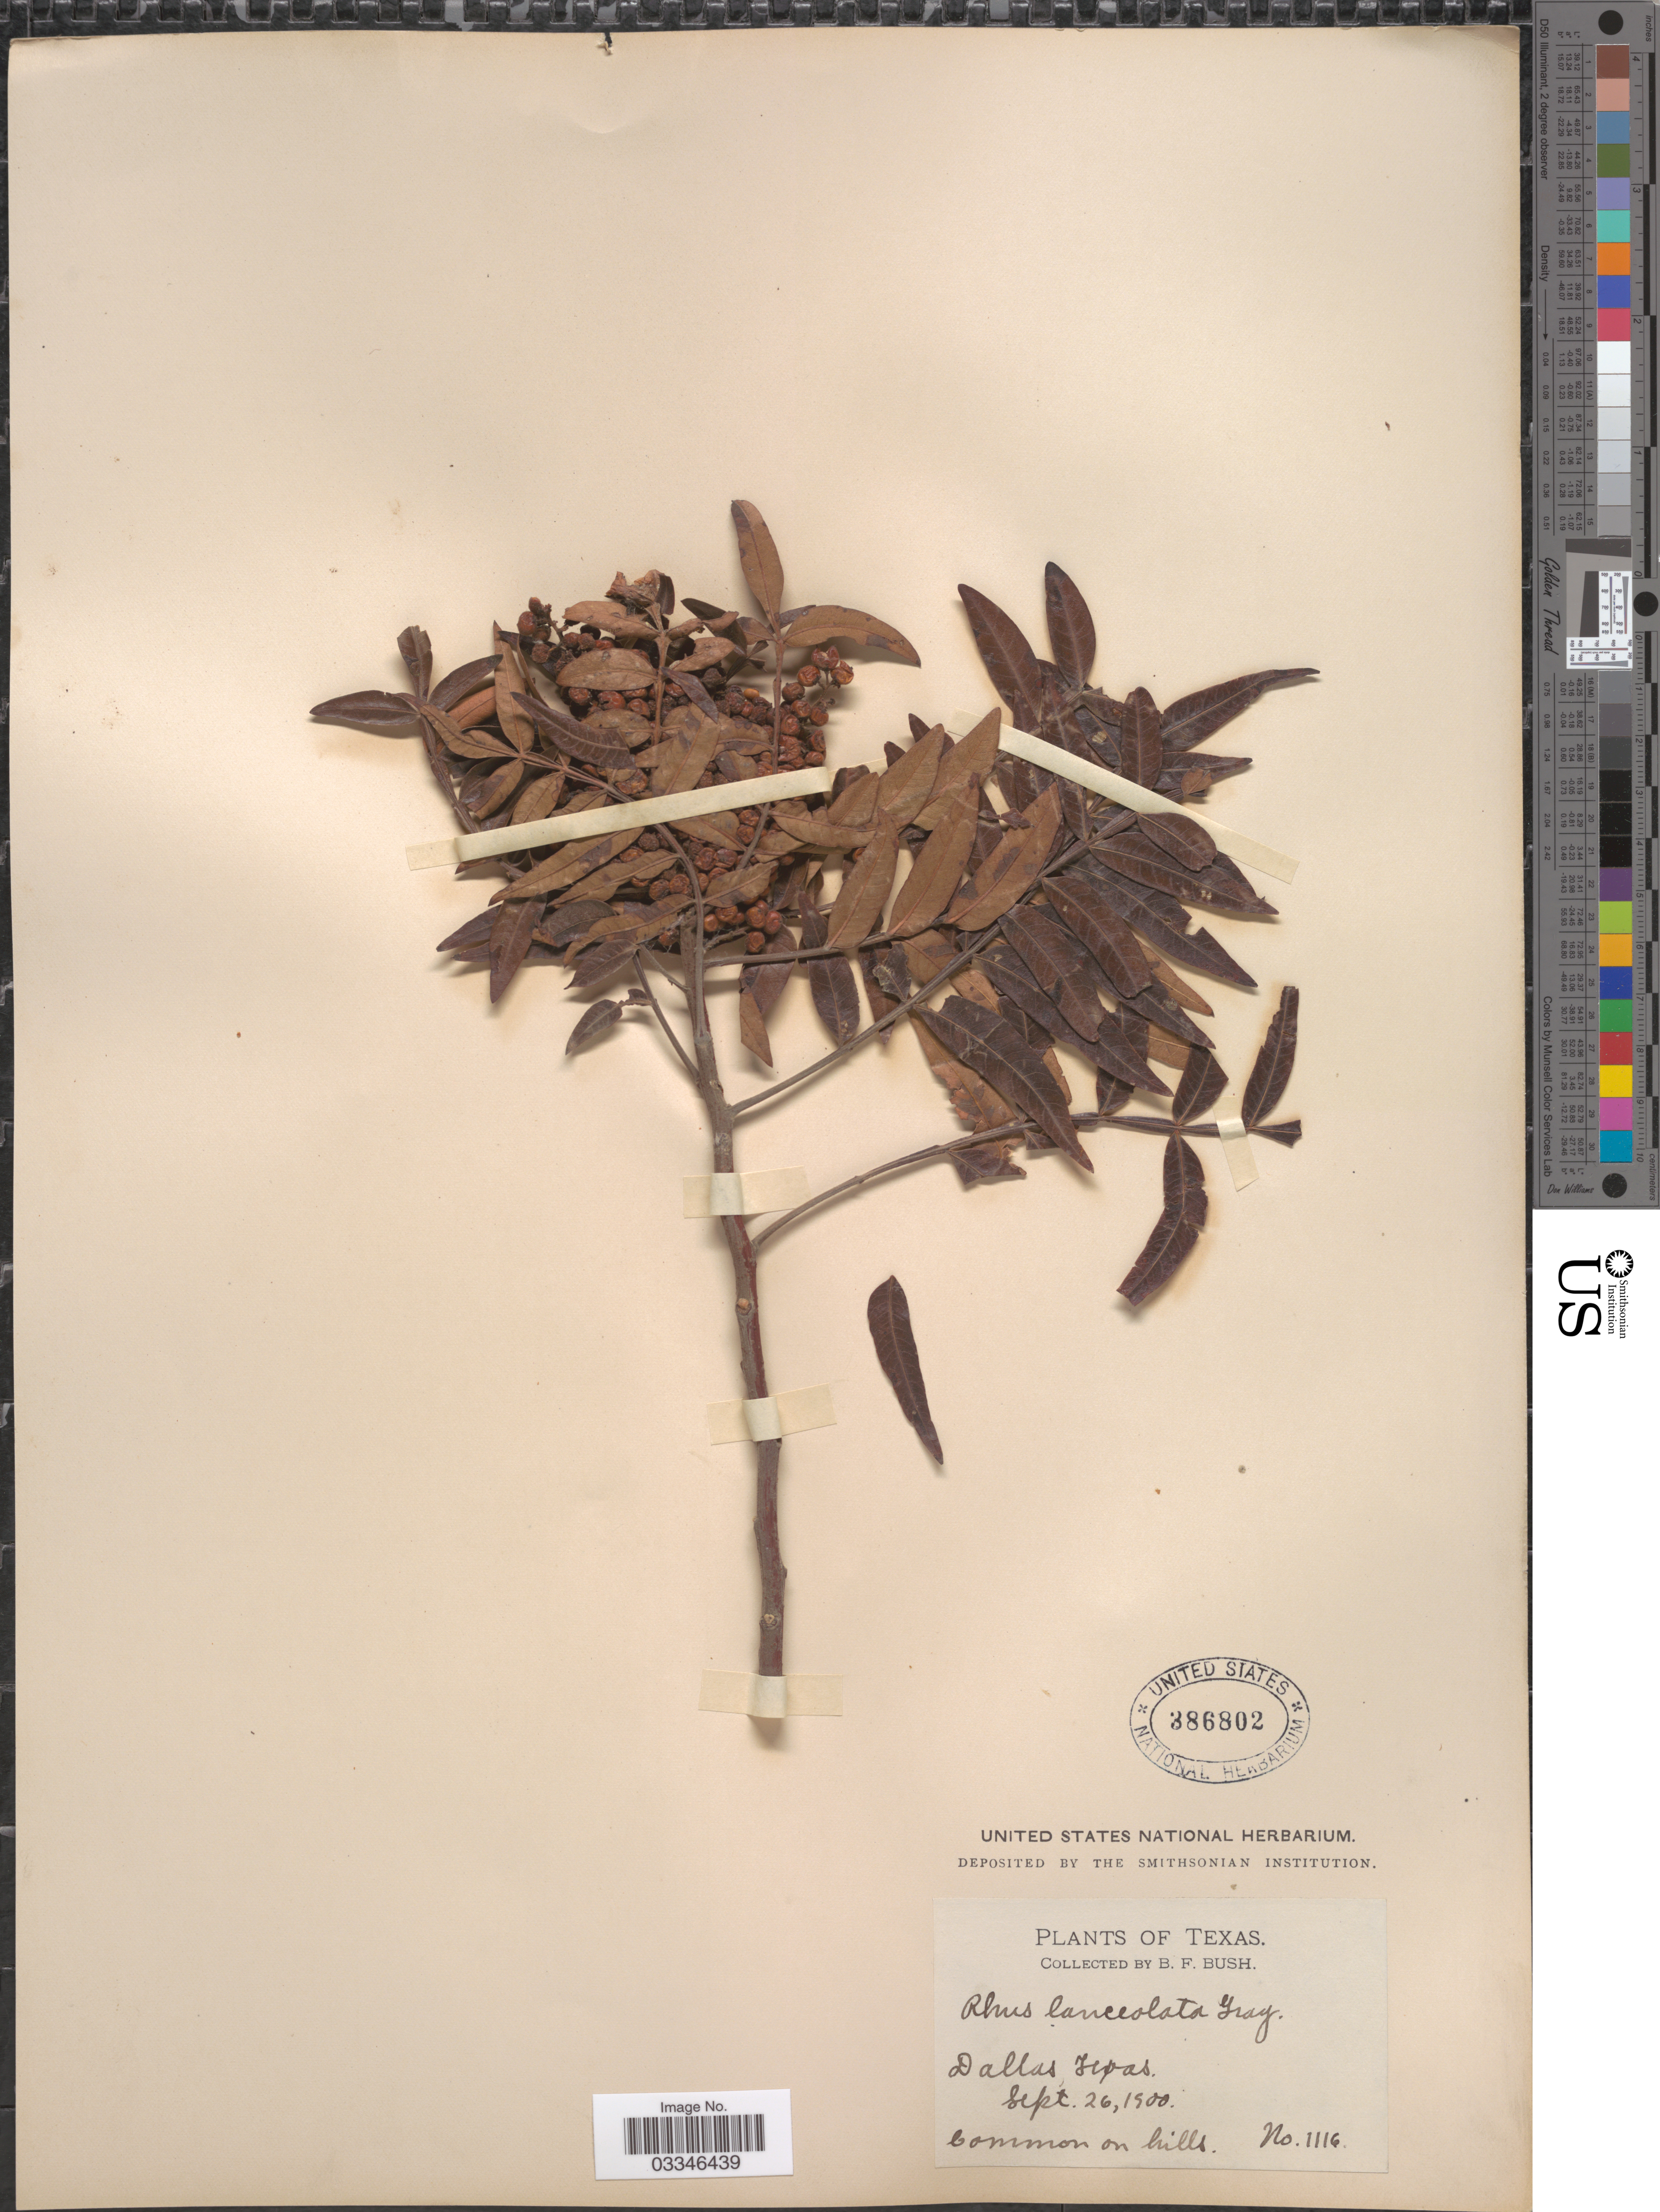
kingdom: Plantae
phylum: Tracheophyta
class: Magnoliopsida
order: Sapindales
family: Anacardiaceae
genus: Rhus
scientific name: Rhus lanceolata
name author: (A. Gray) Britton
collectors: B. F. Bush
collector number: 1116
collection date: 1900-09-26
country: United States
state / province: Texas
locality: Dallas.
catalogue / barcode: US 386802